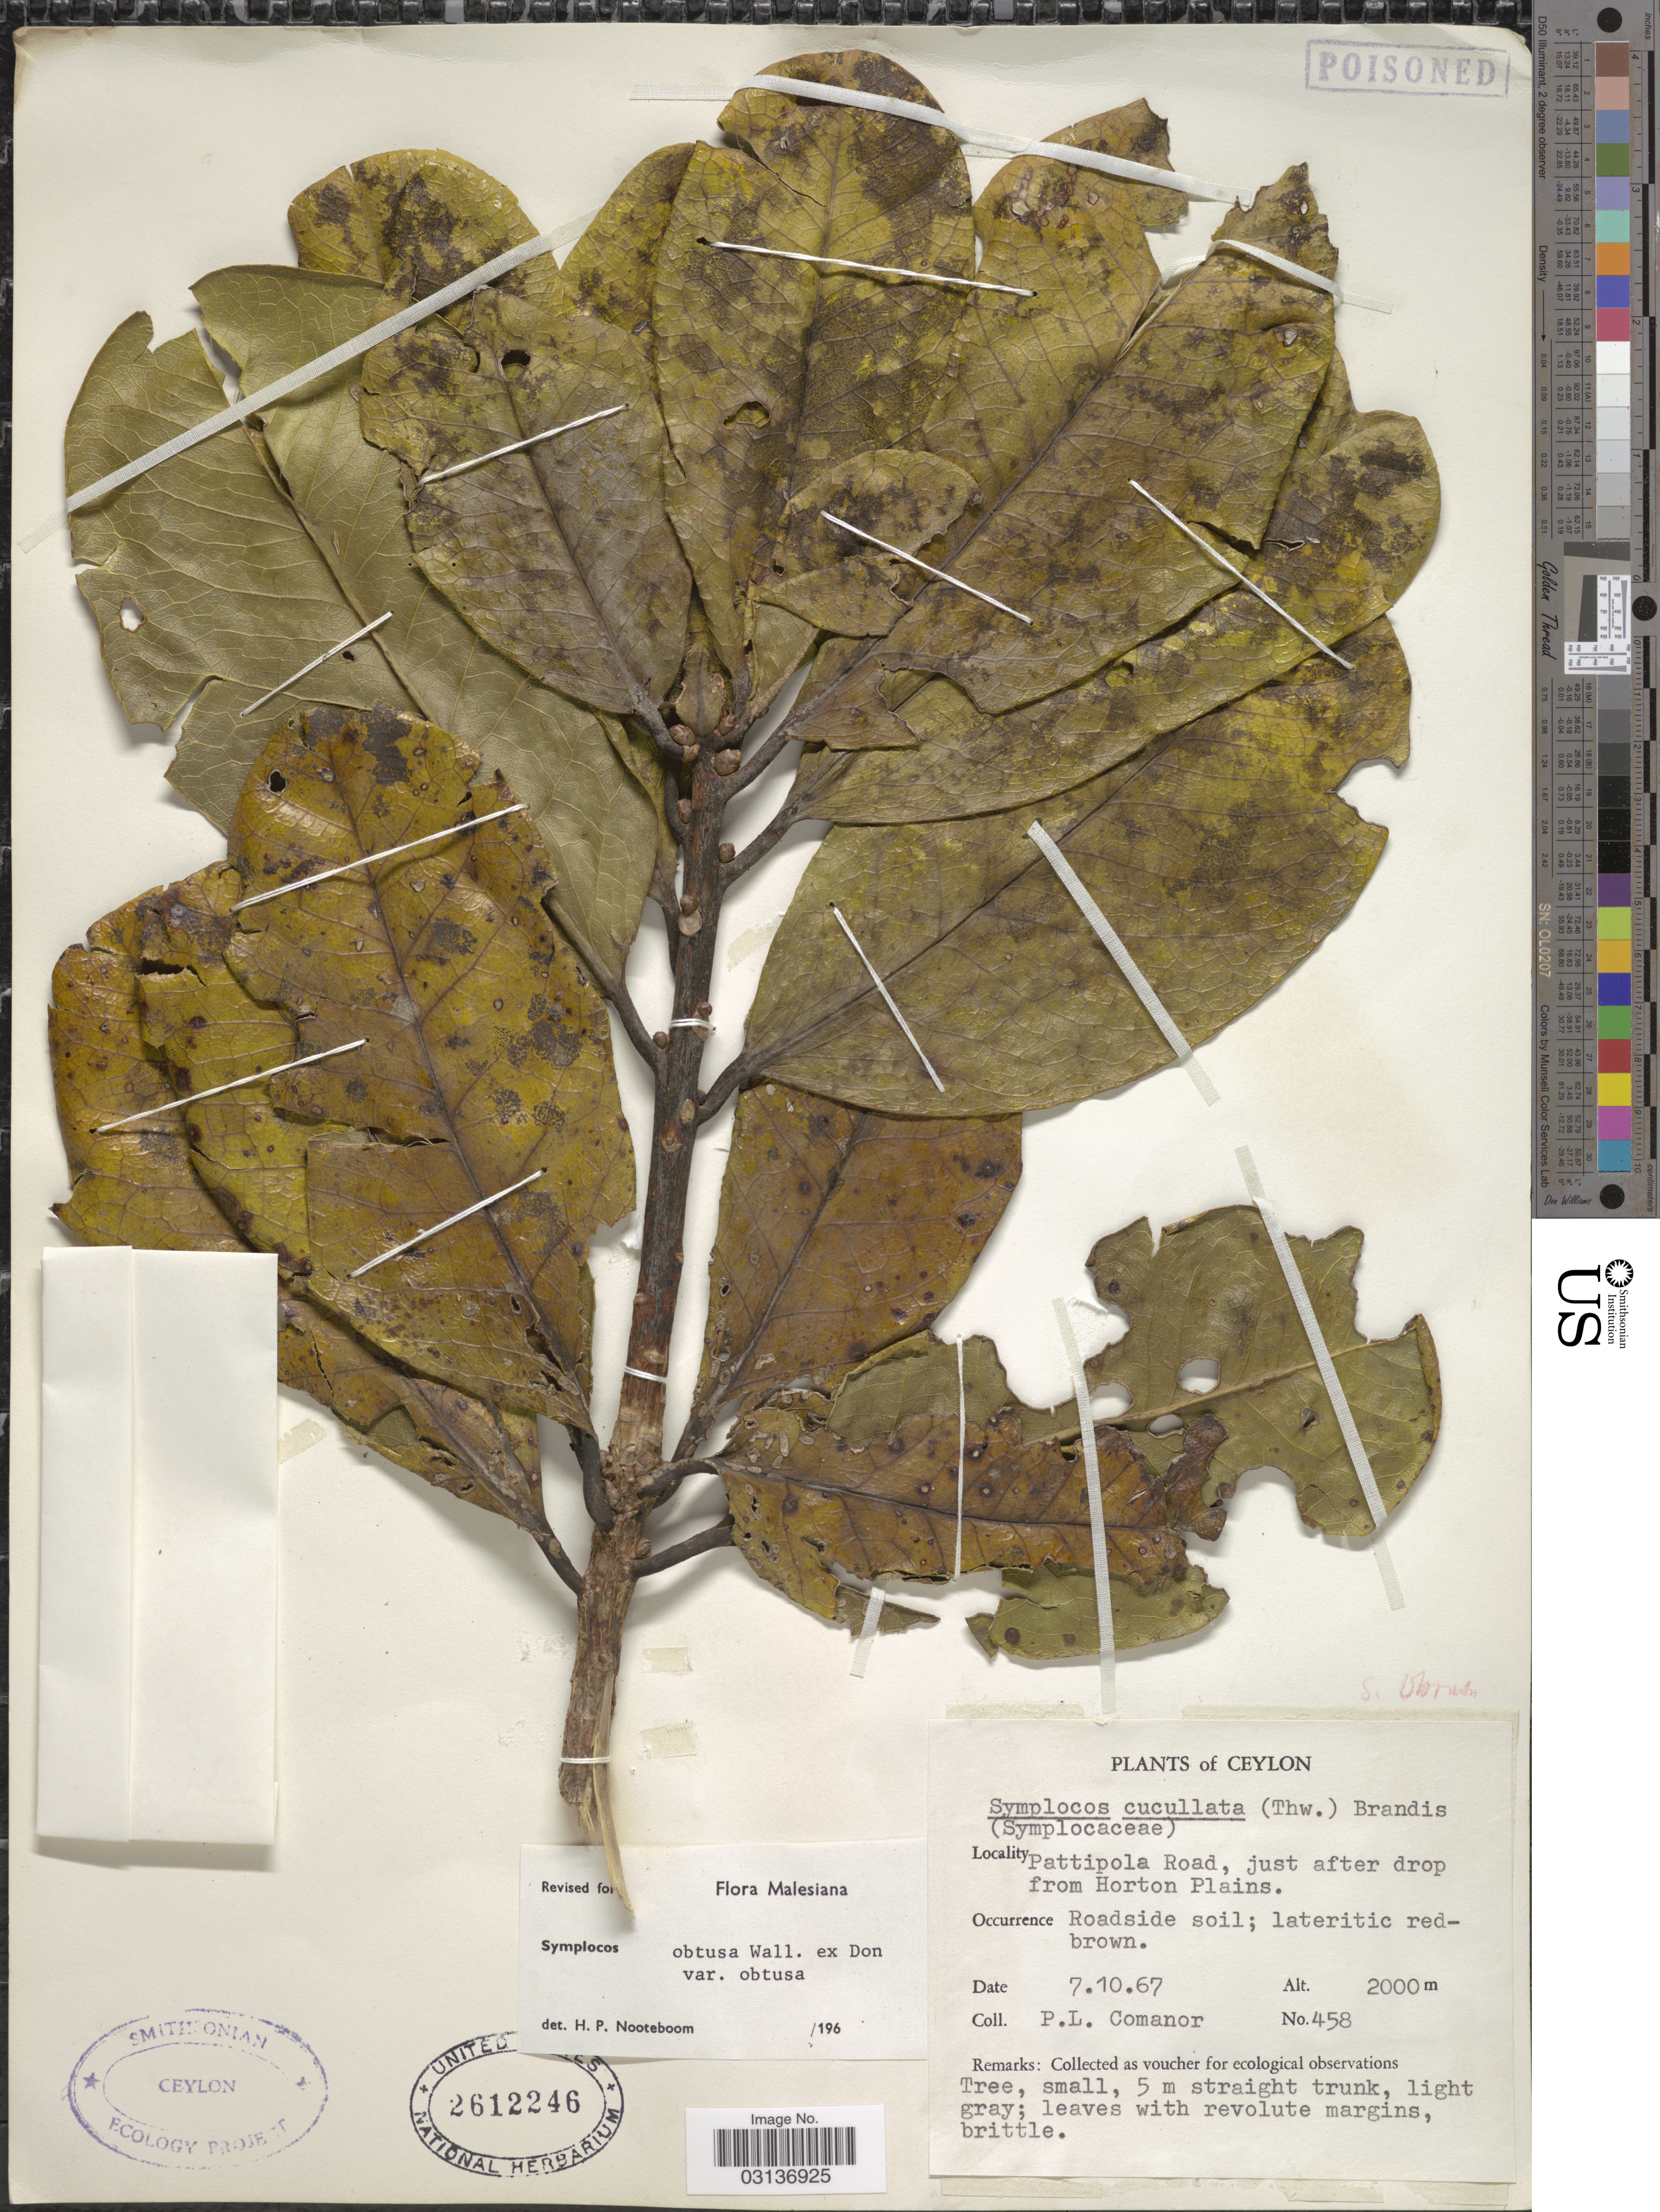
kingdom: Plantae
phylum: Tracheophyta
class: Magnoliopsida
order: Ericales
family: Symplocaceae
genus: Symplocos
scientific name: Symplocos obtusa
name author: Wall. ex G. Don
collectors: P. Comanor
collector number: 458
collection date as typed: Transcribed d/m/y: 7/10/67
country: Sri Lanka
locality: Ceylon. Pattipola Road, just after drop from Horton Plains.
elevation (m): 2000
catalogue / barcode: US 2612246